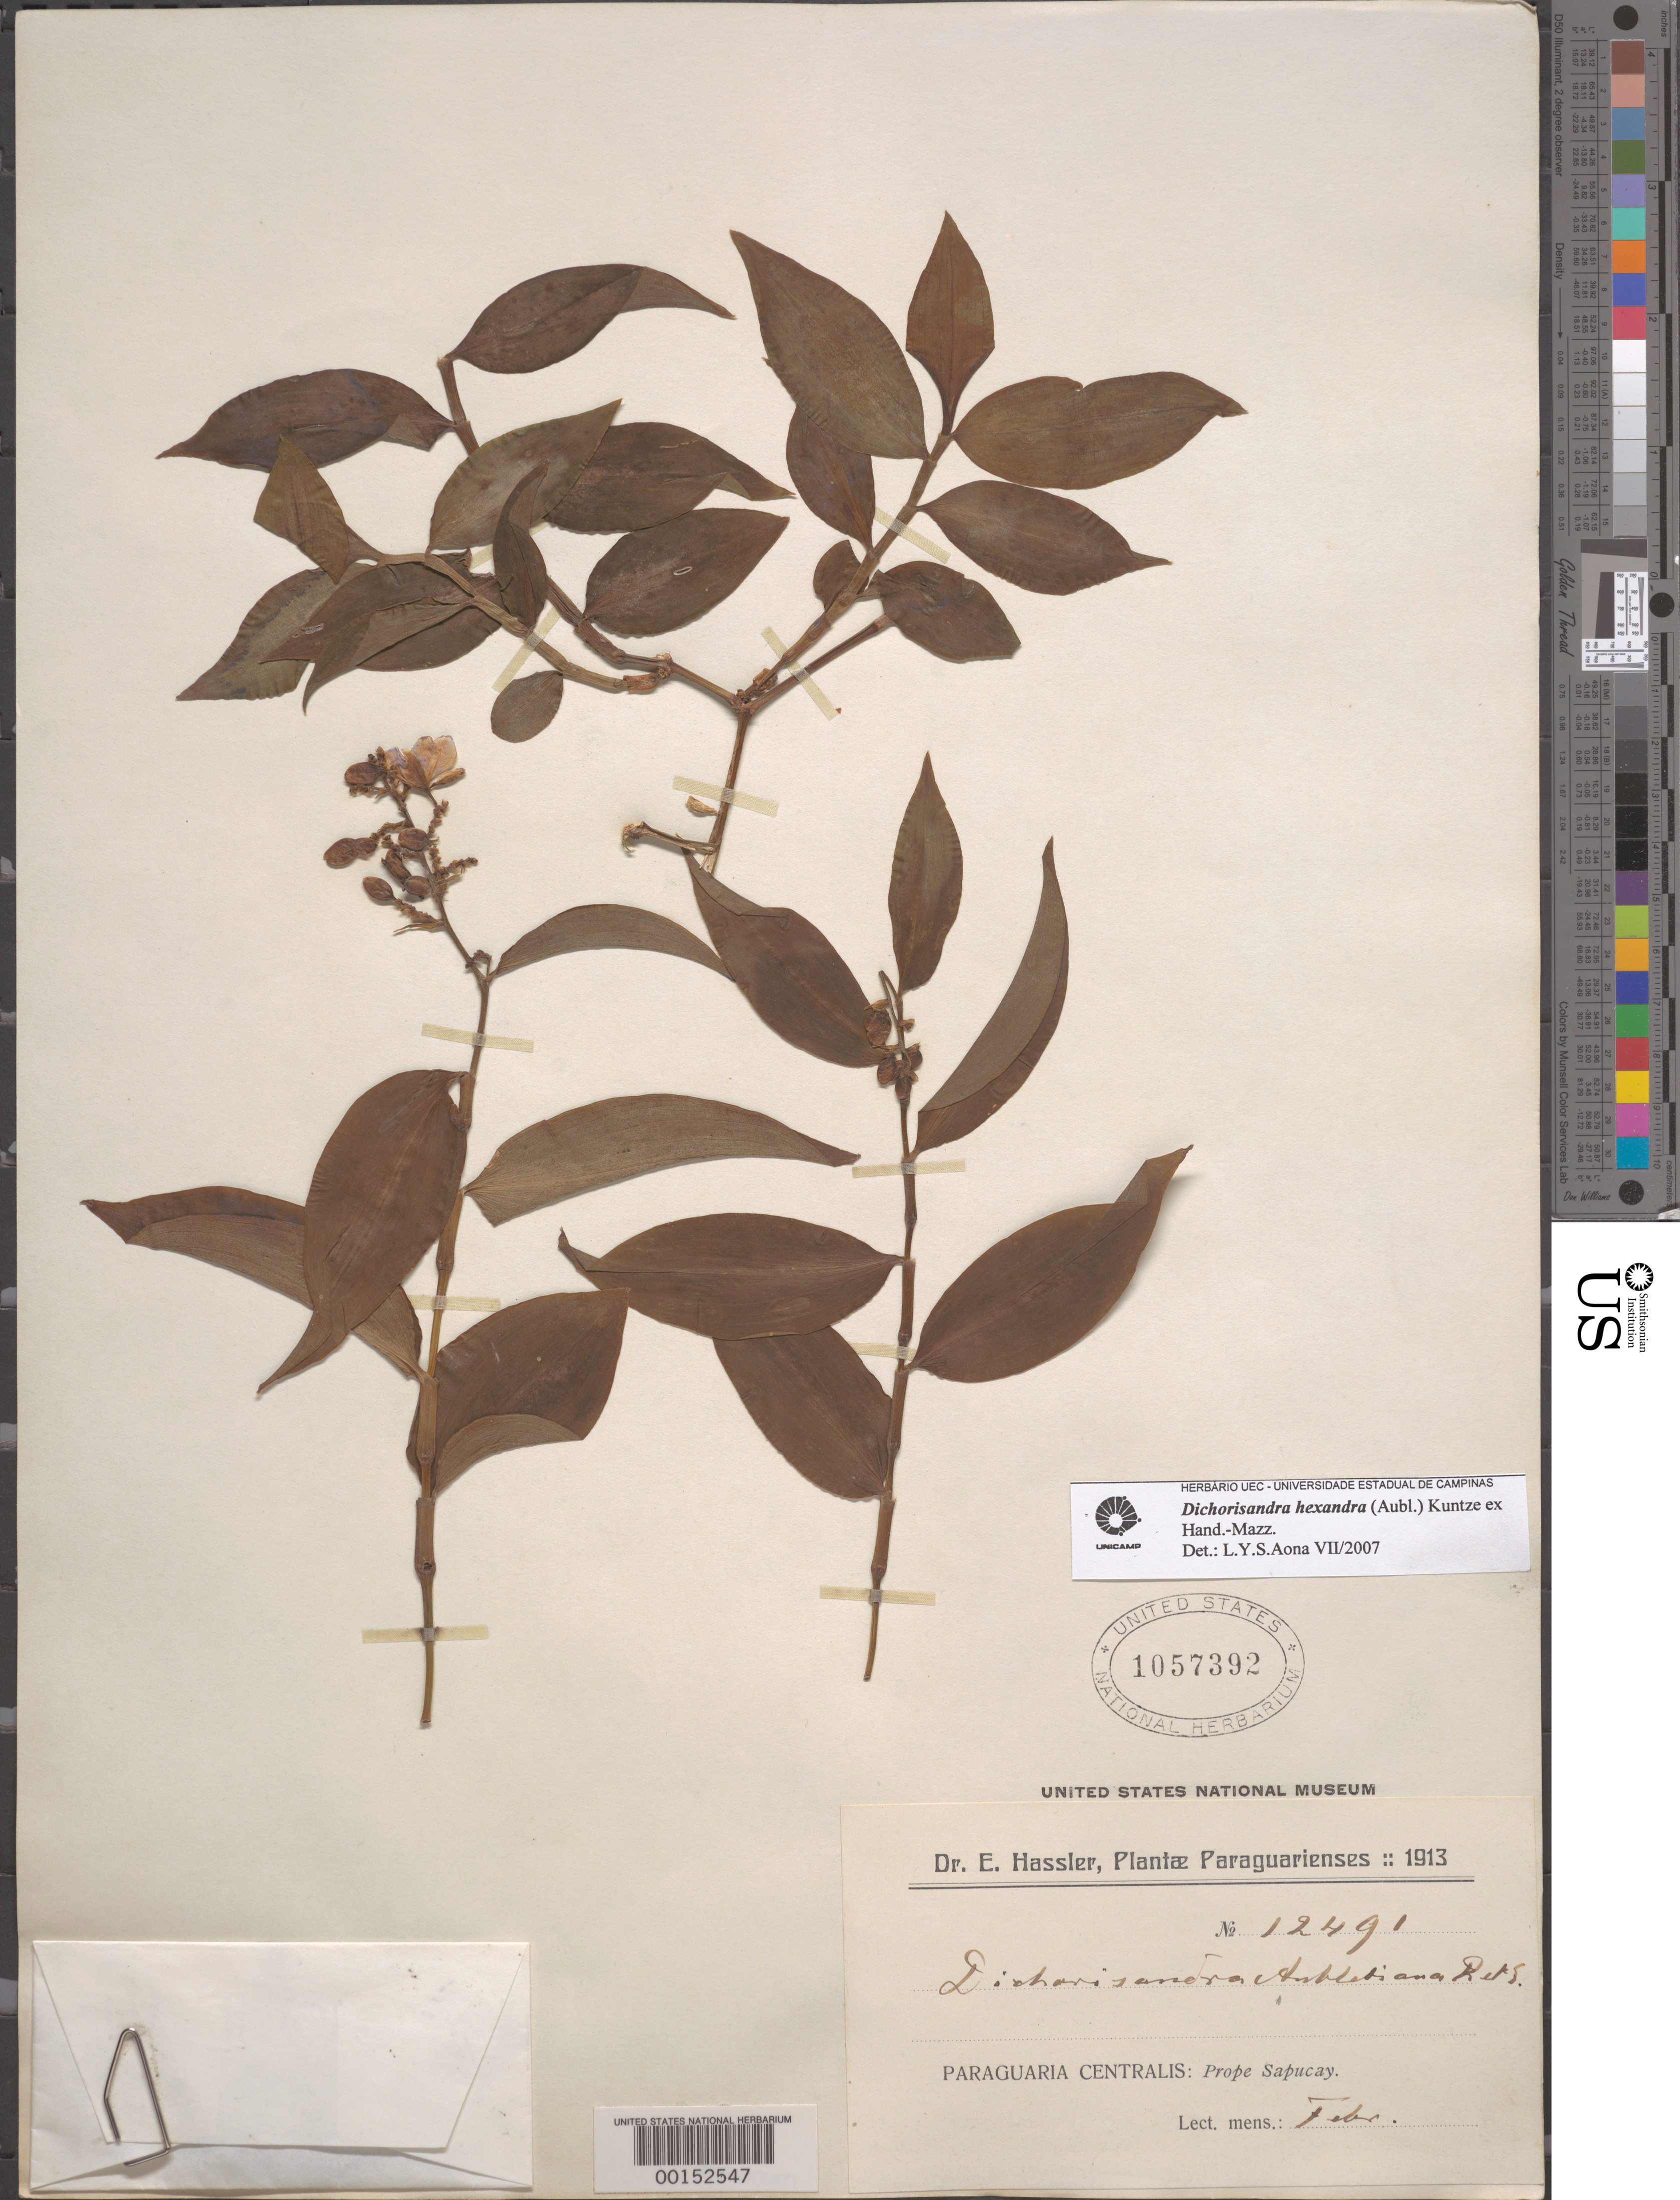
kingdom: Plantae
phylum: Tracheophyta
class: Liliopsida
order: Commelinales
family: Commelinaceae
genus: Dichorisandra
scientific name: Dichorisandra hexandra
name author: (Aubl.) Standl.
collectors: E. Hassler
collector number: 12491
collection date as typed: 1913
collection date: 1913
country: Paraguay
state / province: Central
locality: Prope sapucay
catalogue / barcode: US 1057392